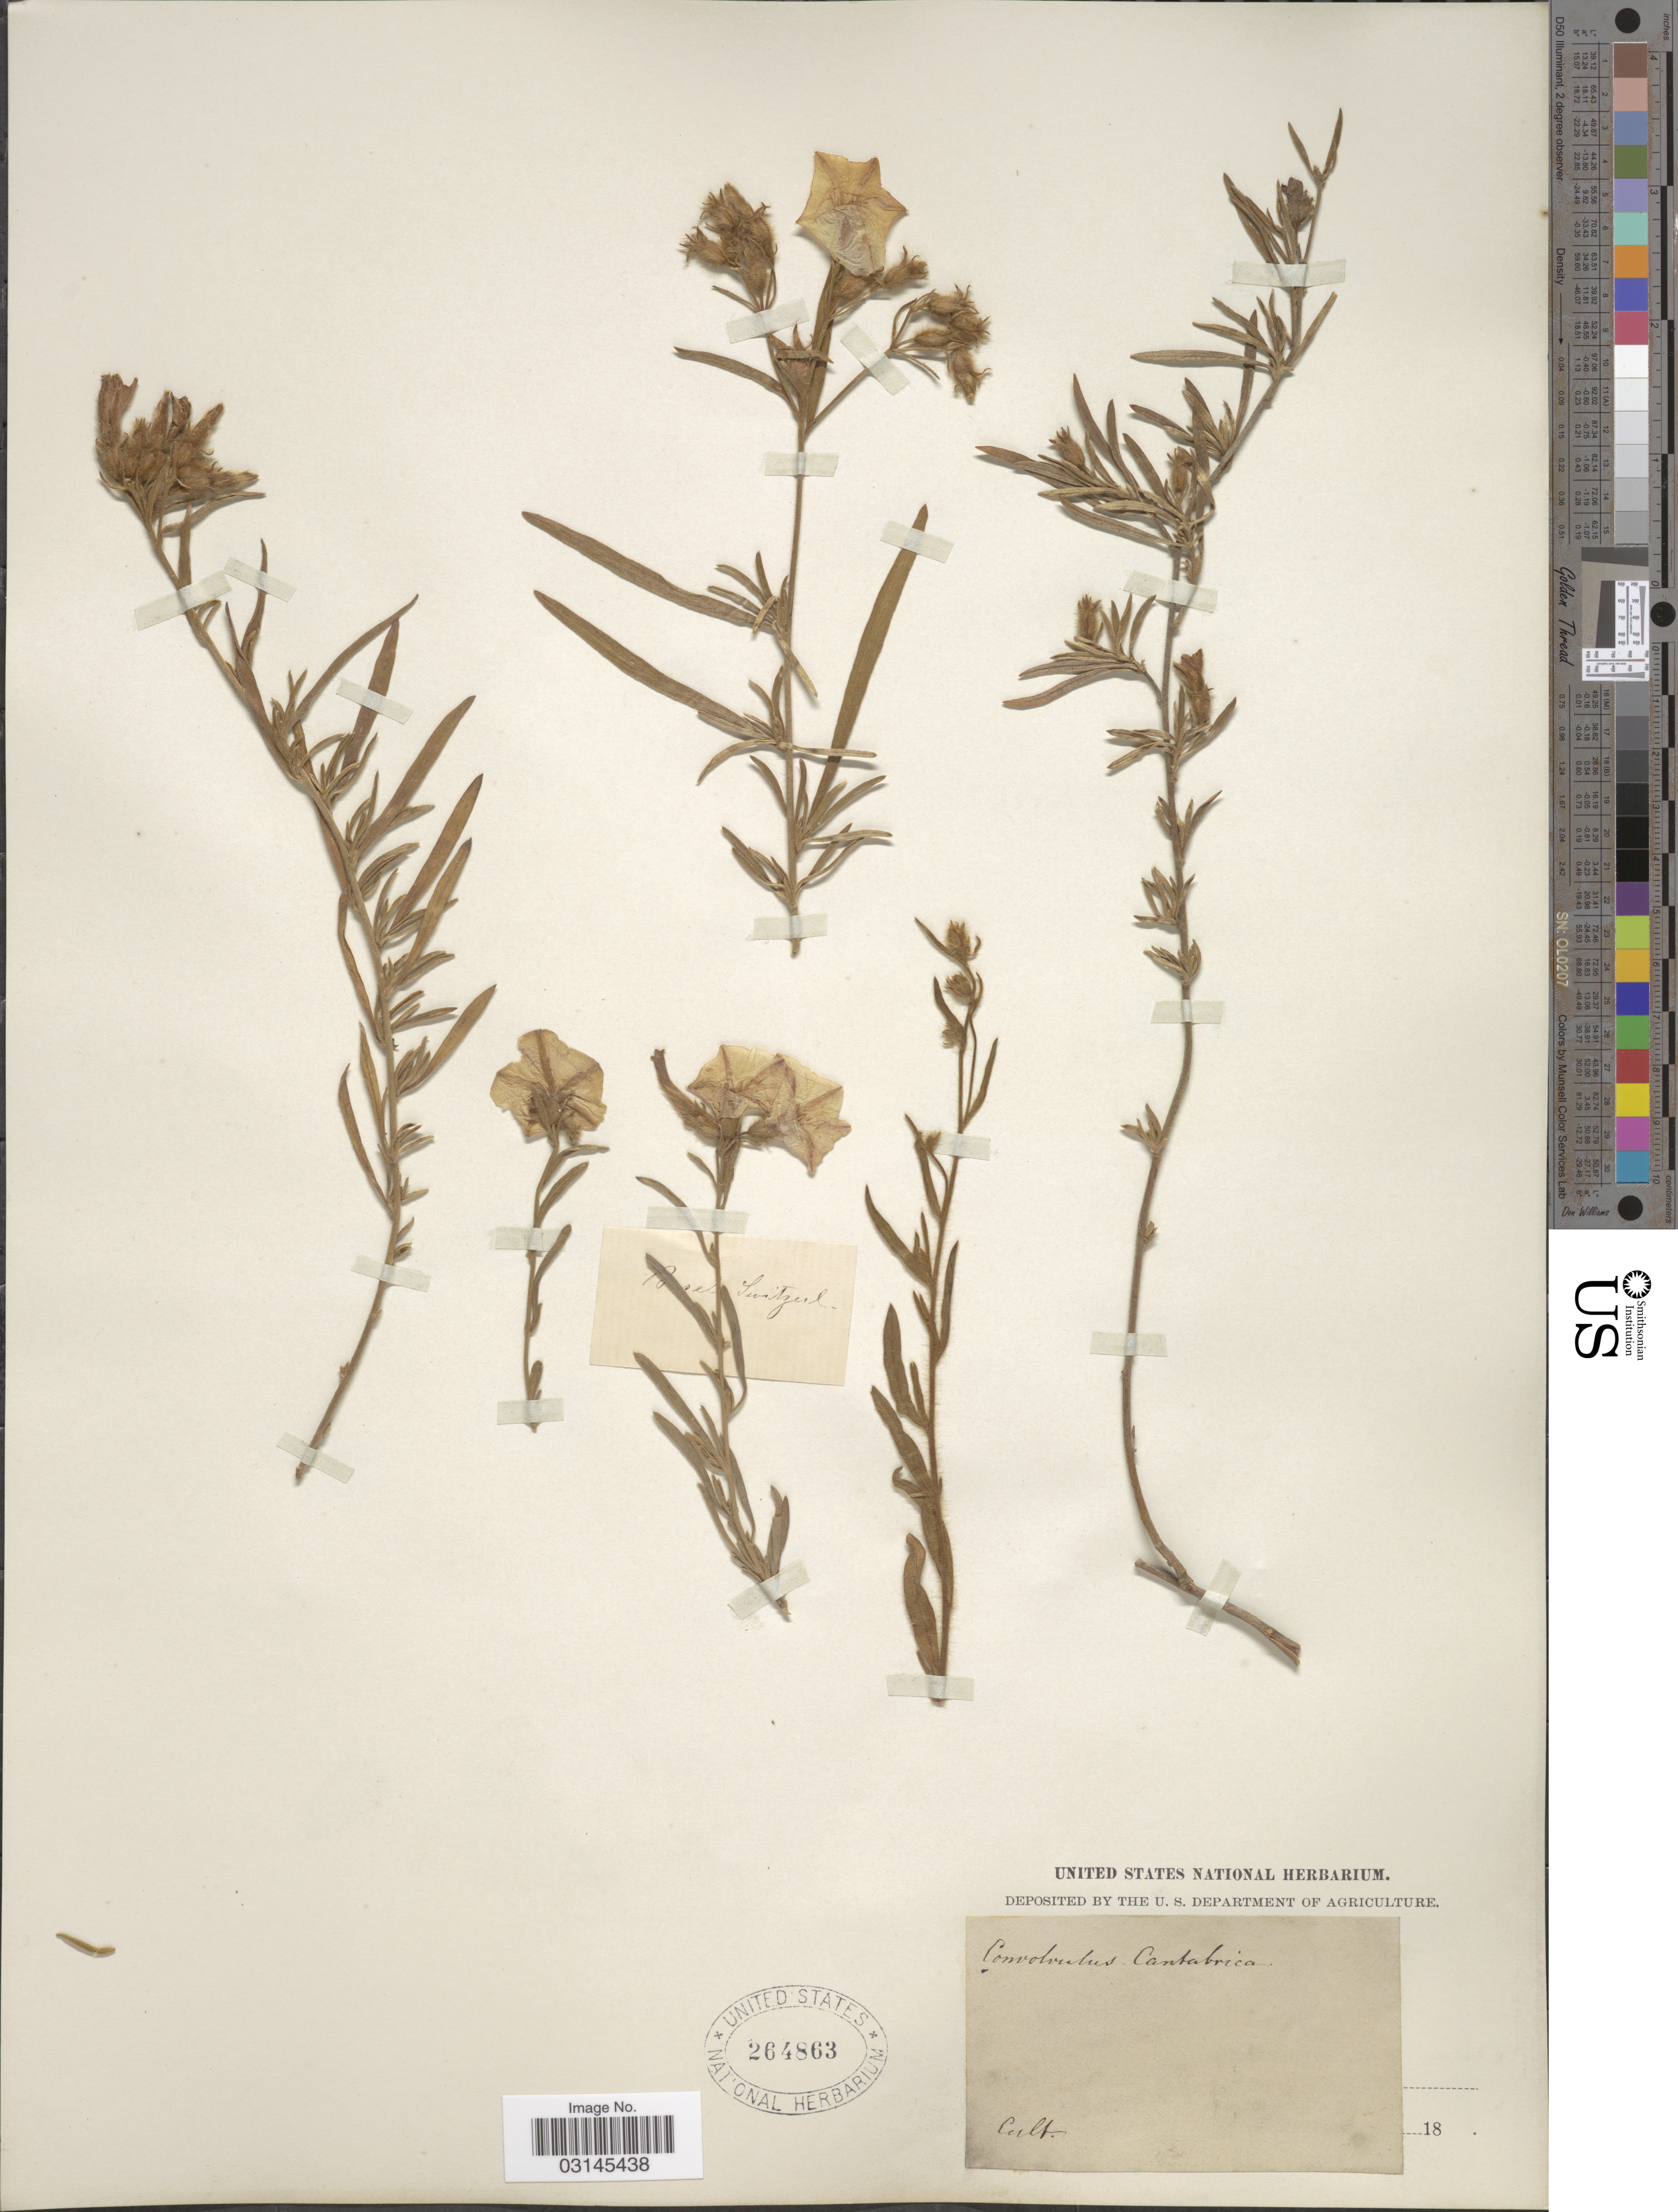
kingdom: Plantae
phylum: Tracheophyta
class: Magnoliopsida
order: Solanales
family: Convolvulaceae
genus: Convolvulus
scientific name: Convolvulus cantabrica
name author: L.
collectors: ex herb. United States National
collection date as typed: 18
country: Switzerland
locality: R [illegible text]sel Switzerl.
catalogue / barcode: US 264863